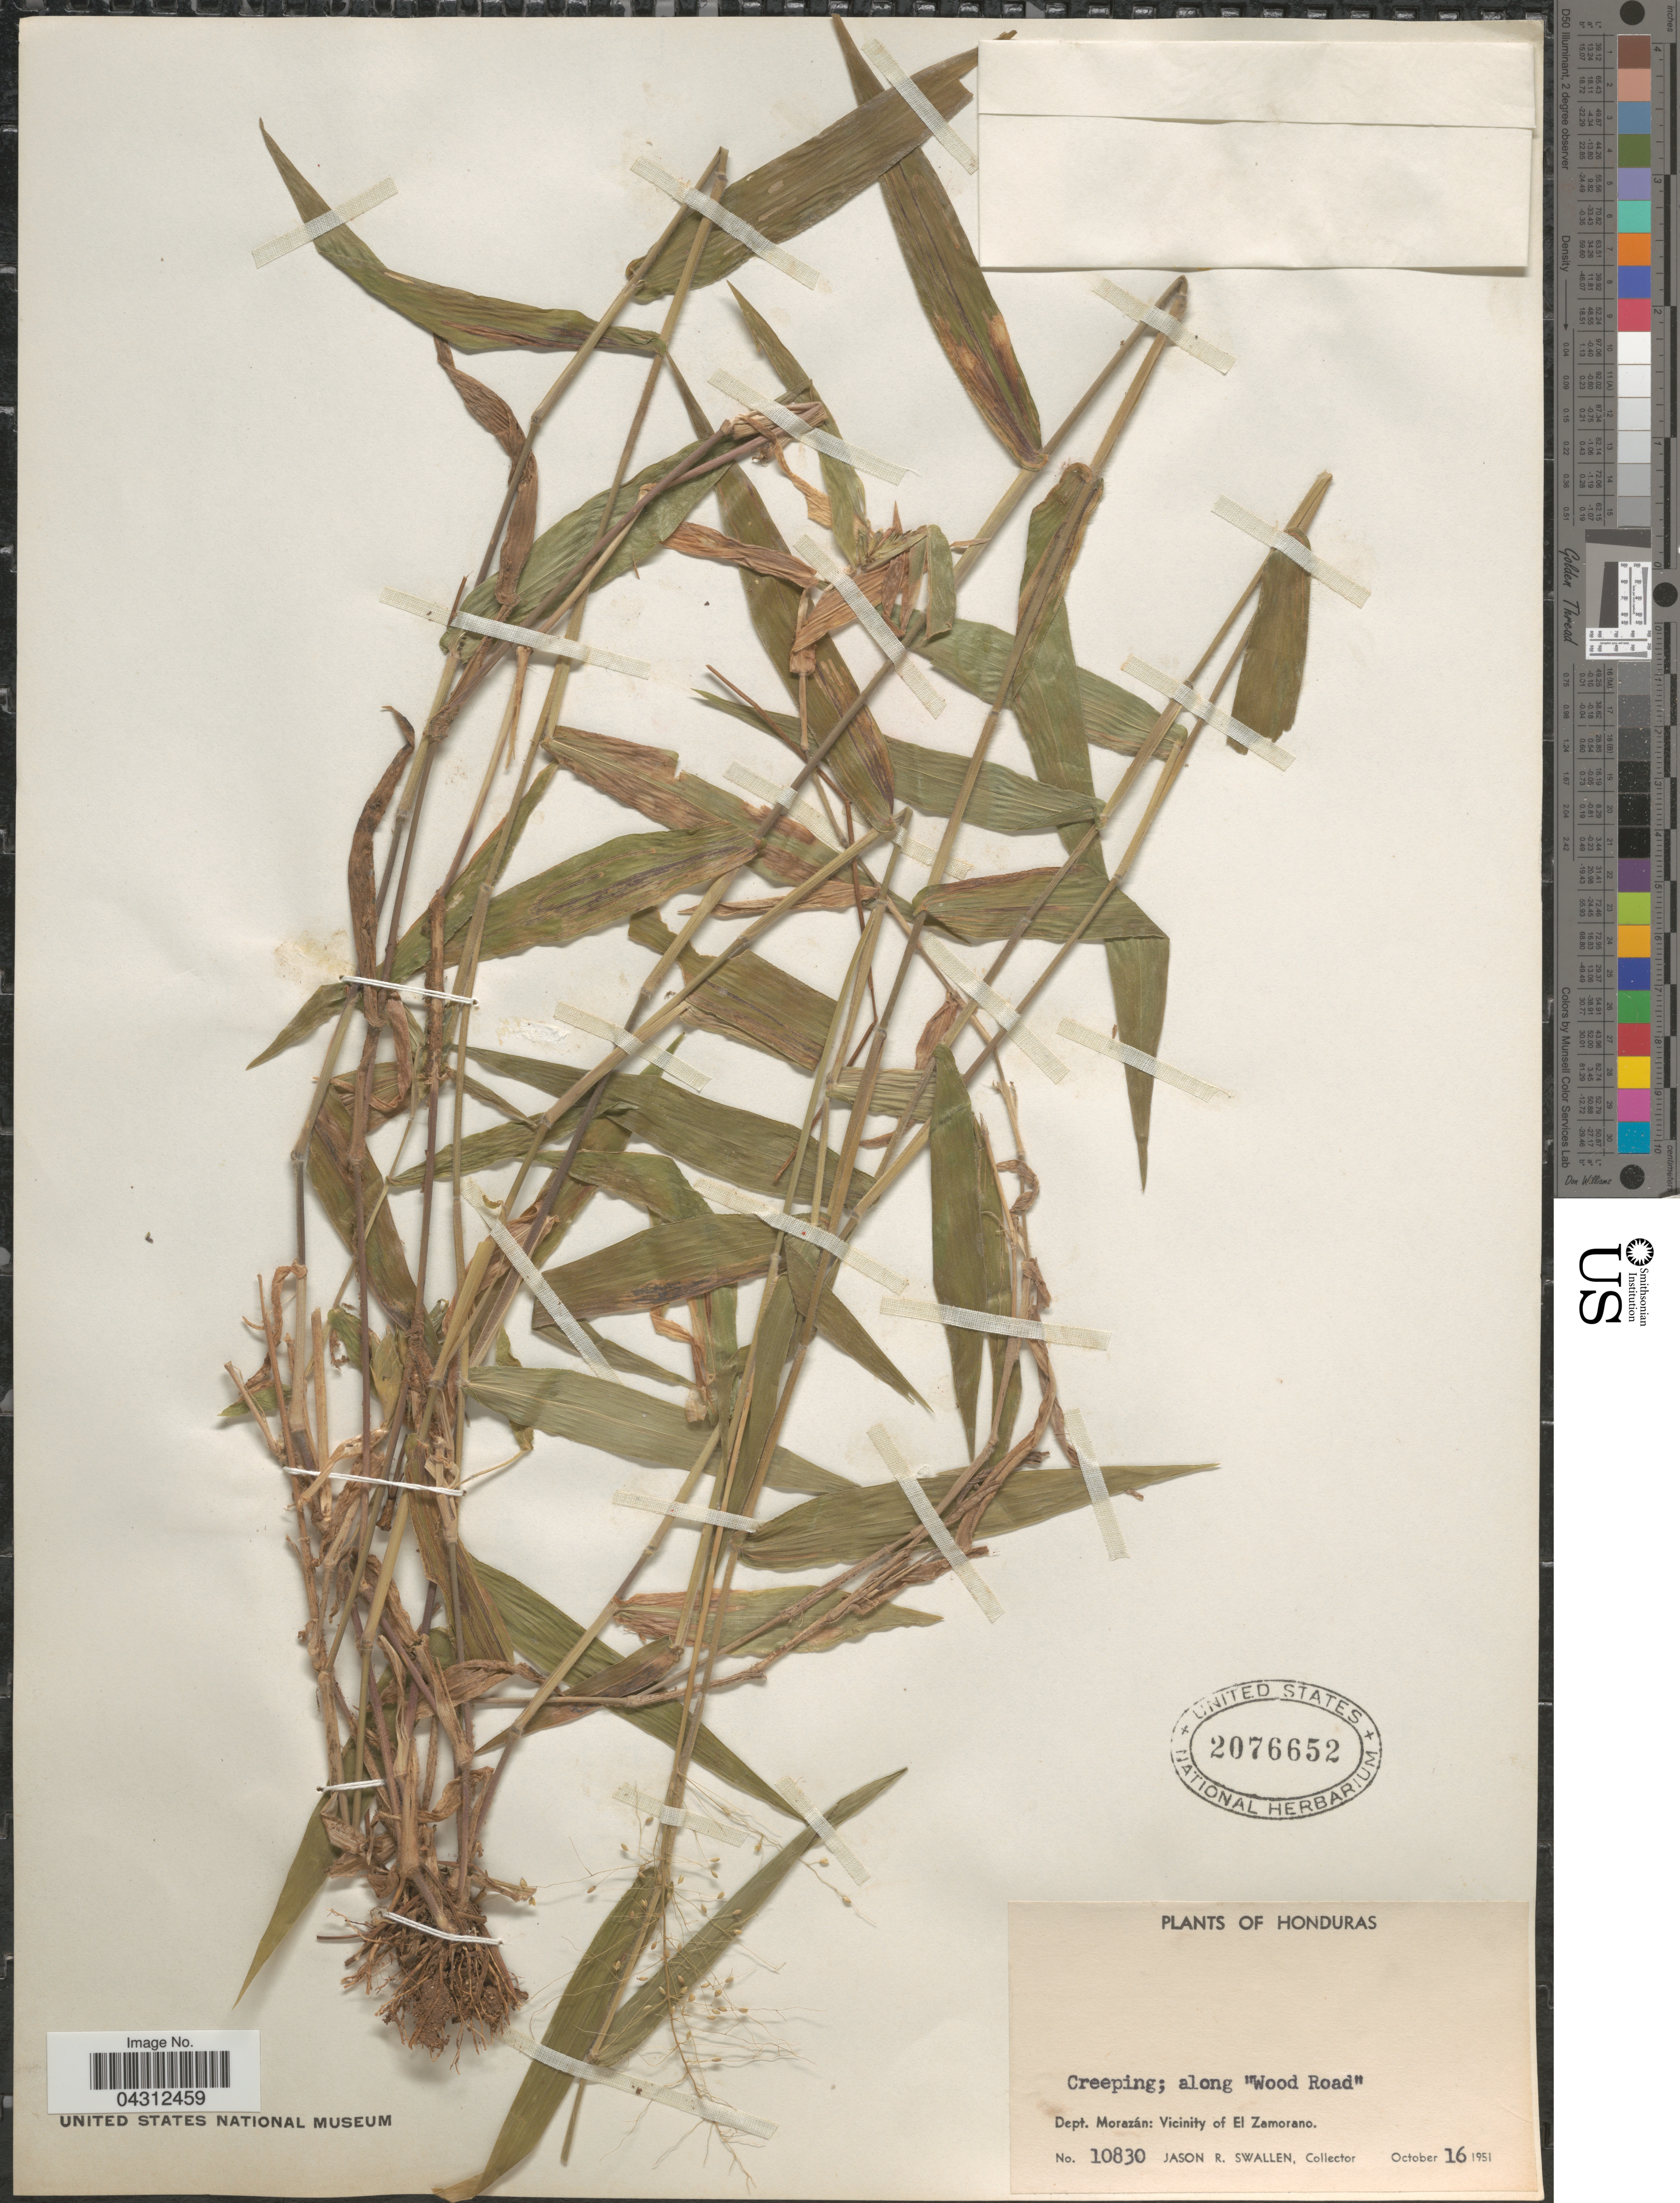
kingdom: Plantae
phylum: Tracheophyta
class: Liliopsida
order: Poales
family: Poaceae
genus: Dichanthelium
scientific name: Dichanthelium viscidellum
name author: (Scribn.) Gould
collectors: J. R. Swallen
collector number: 10830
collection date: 1951-10-16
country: Honduras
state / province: Fco. Morazán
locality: Creeping; along "Wood Road". Dept. Morazán: Vicinity of El Zamorano.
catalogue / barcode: US 2076652